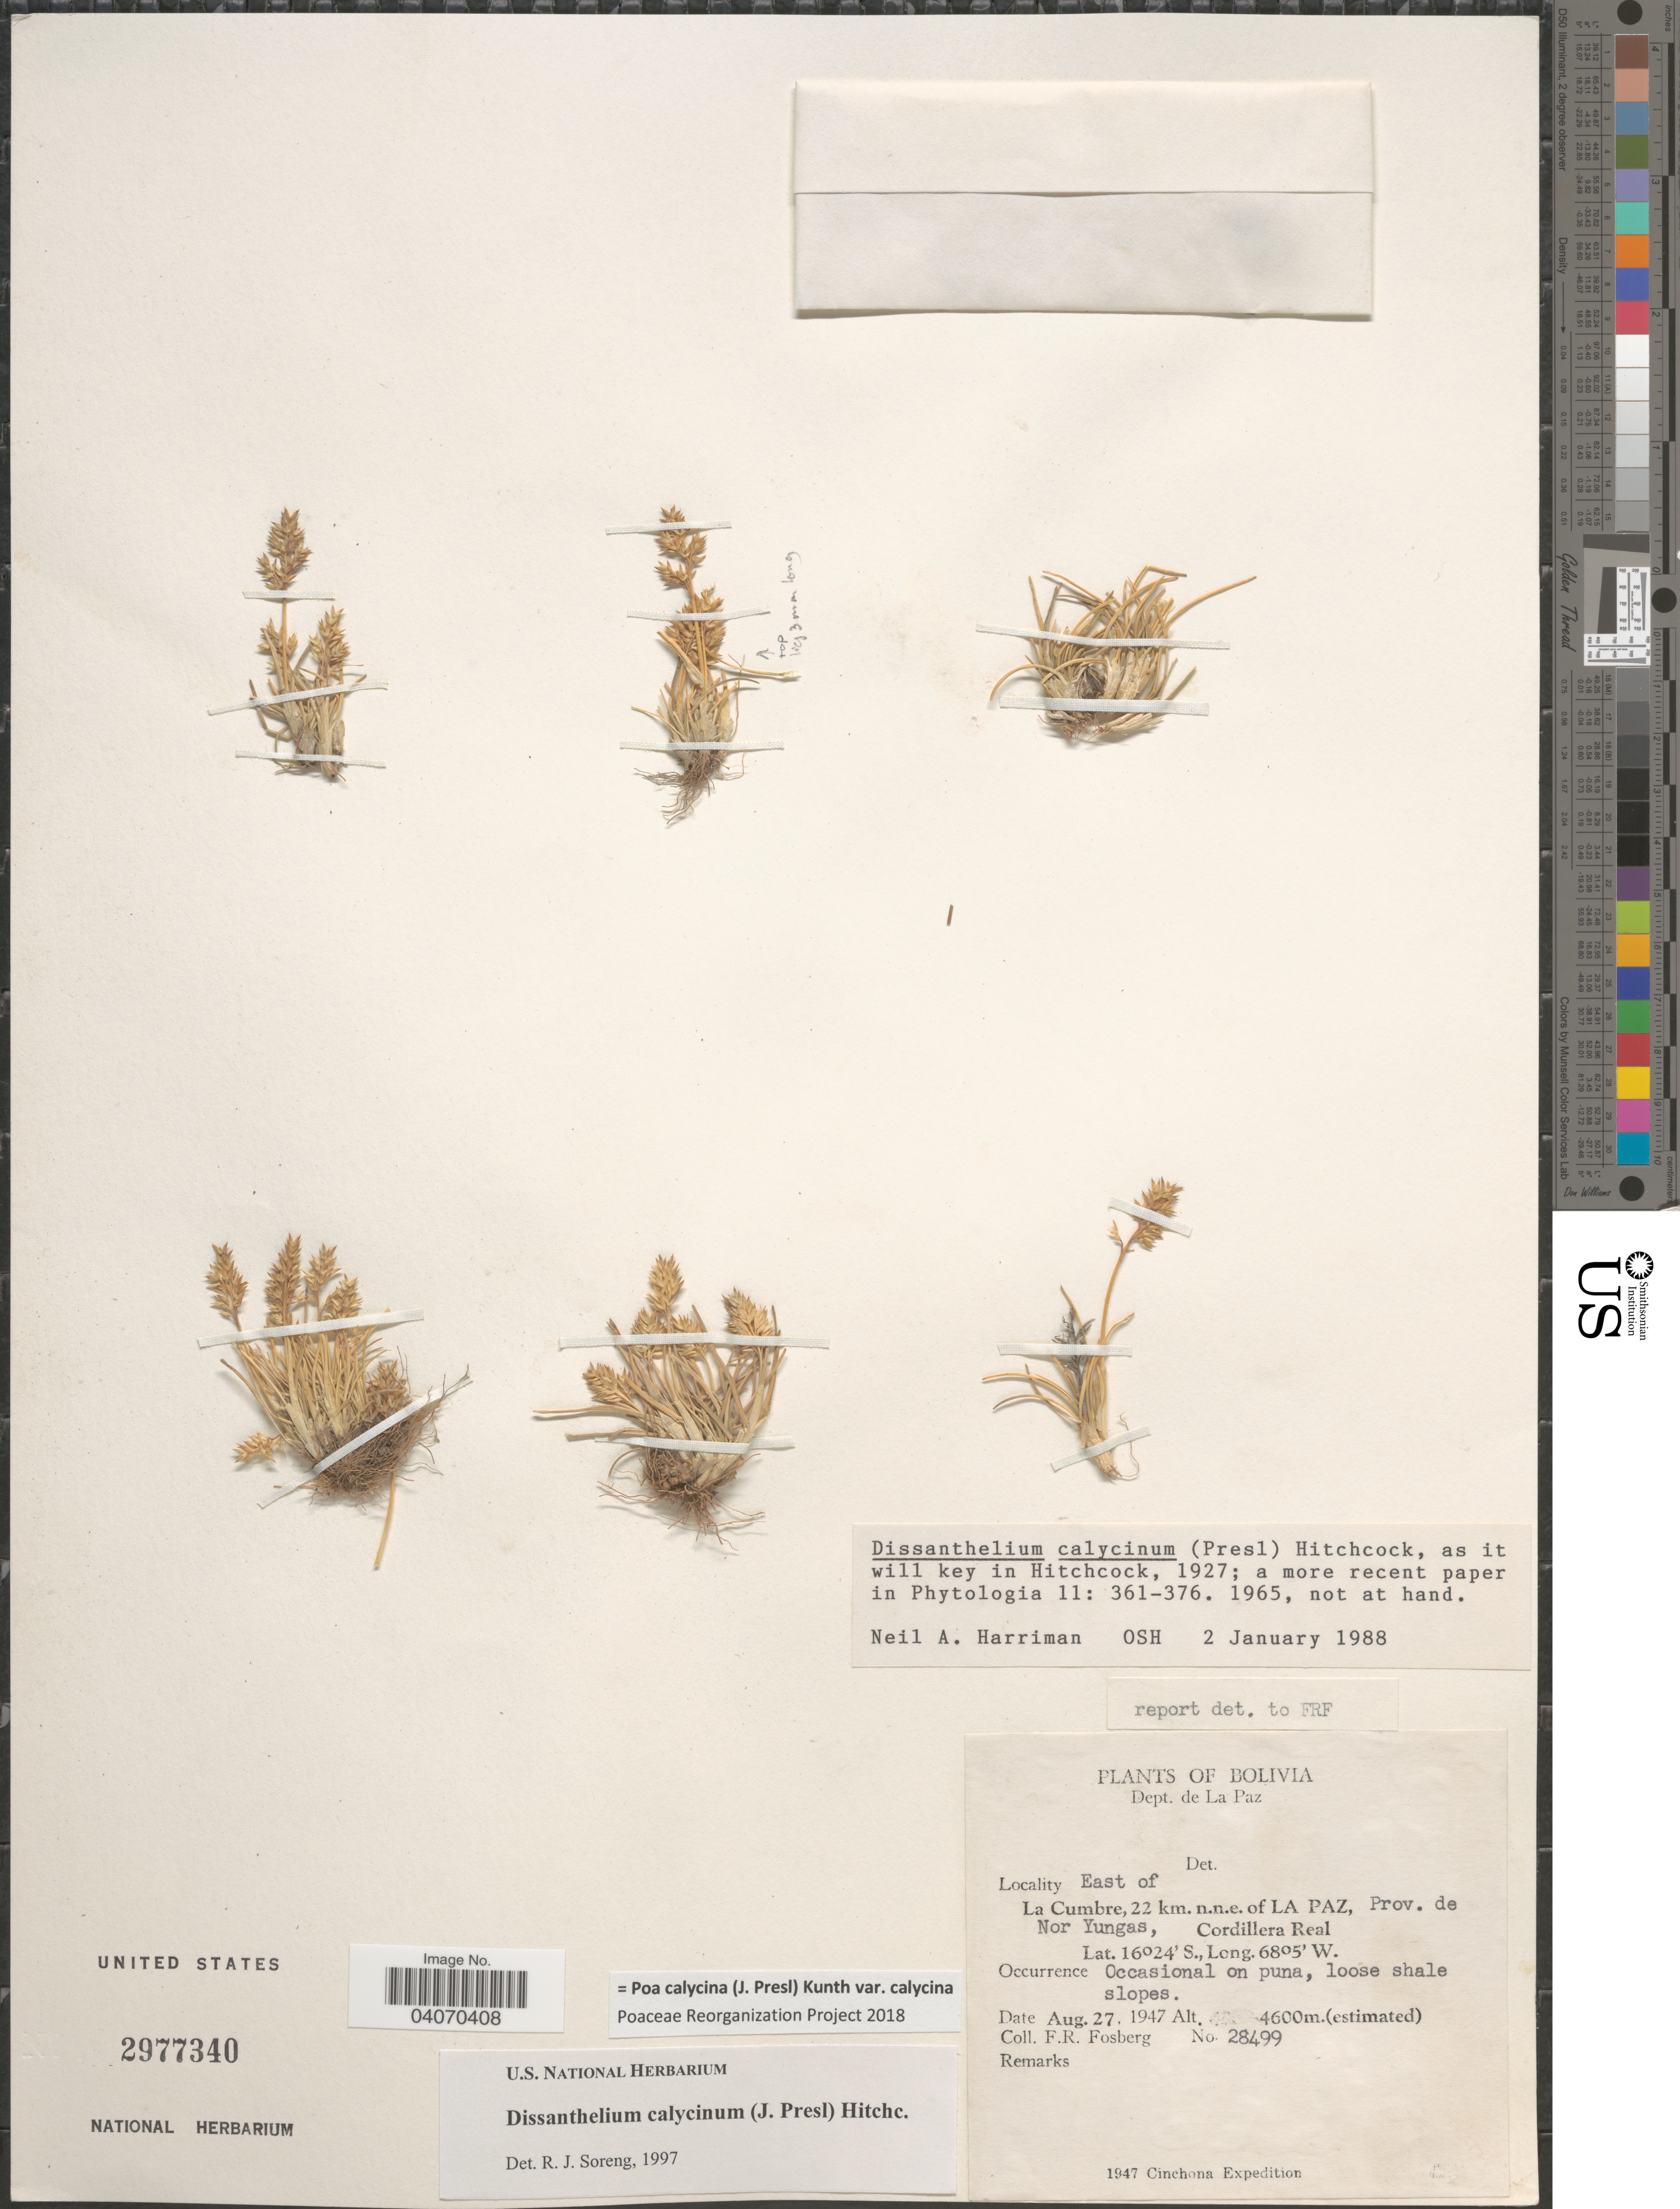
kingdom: Plantae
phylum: Tracheophyta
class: Liliopsida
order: Poales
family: Poaceae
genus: Poa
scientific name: Poa calycina var. calycina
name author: (J. Presl) Kunth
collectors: F. R. Fosberg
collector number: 28499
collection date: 1947-08-27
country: Bolivia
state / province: La Paz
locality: Dept. de La Paz. East of La Cumbre, 22 km.n.n.e. of La Paz, Prov. de Nor Yungas, Cordillera Real. 1947 Cinchona Expedition.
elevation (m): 4600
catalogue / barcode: US 2977340